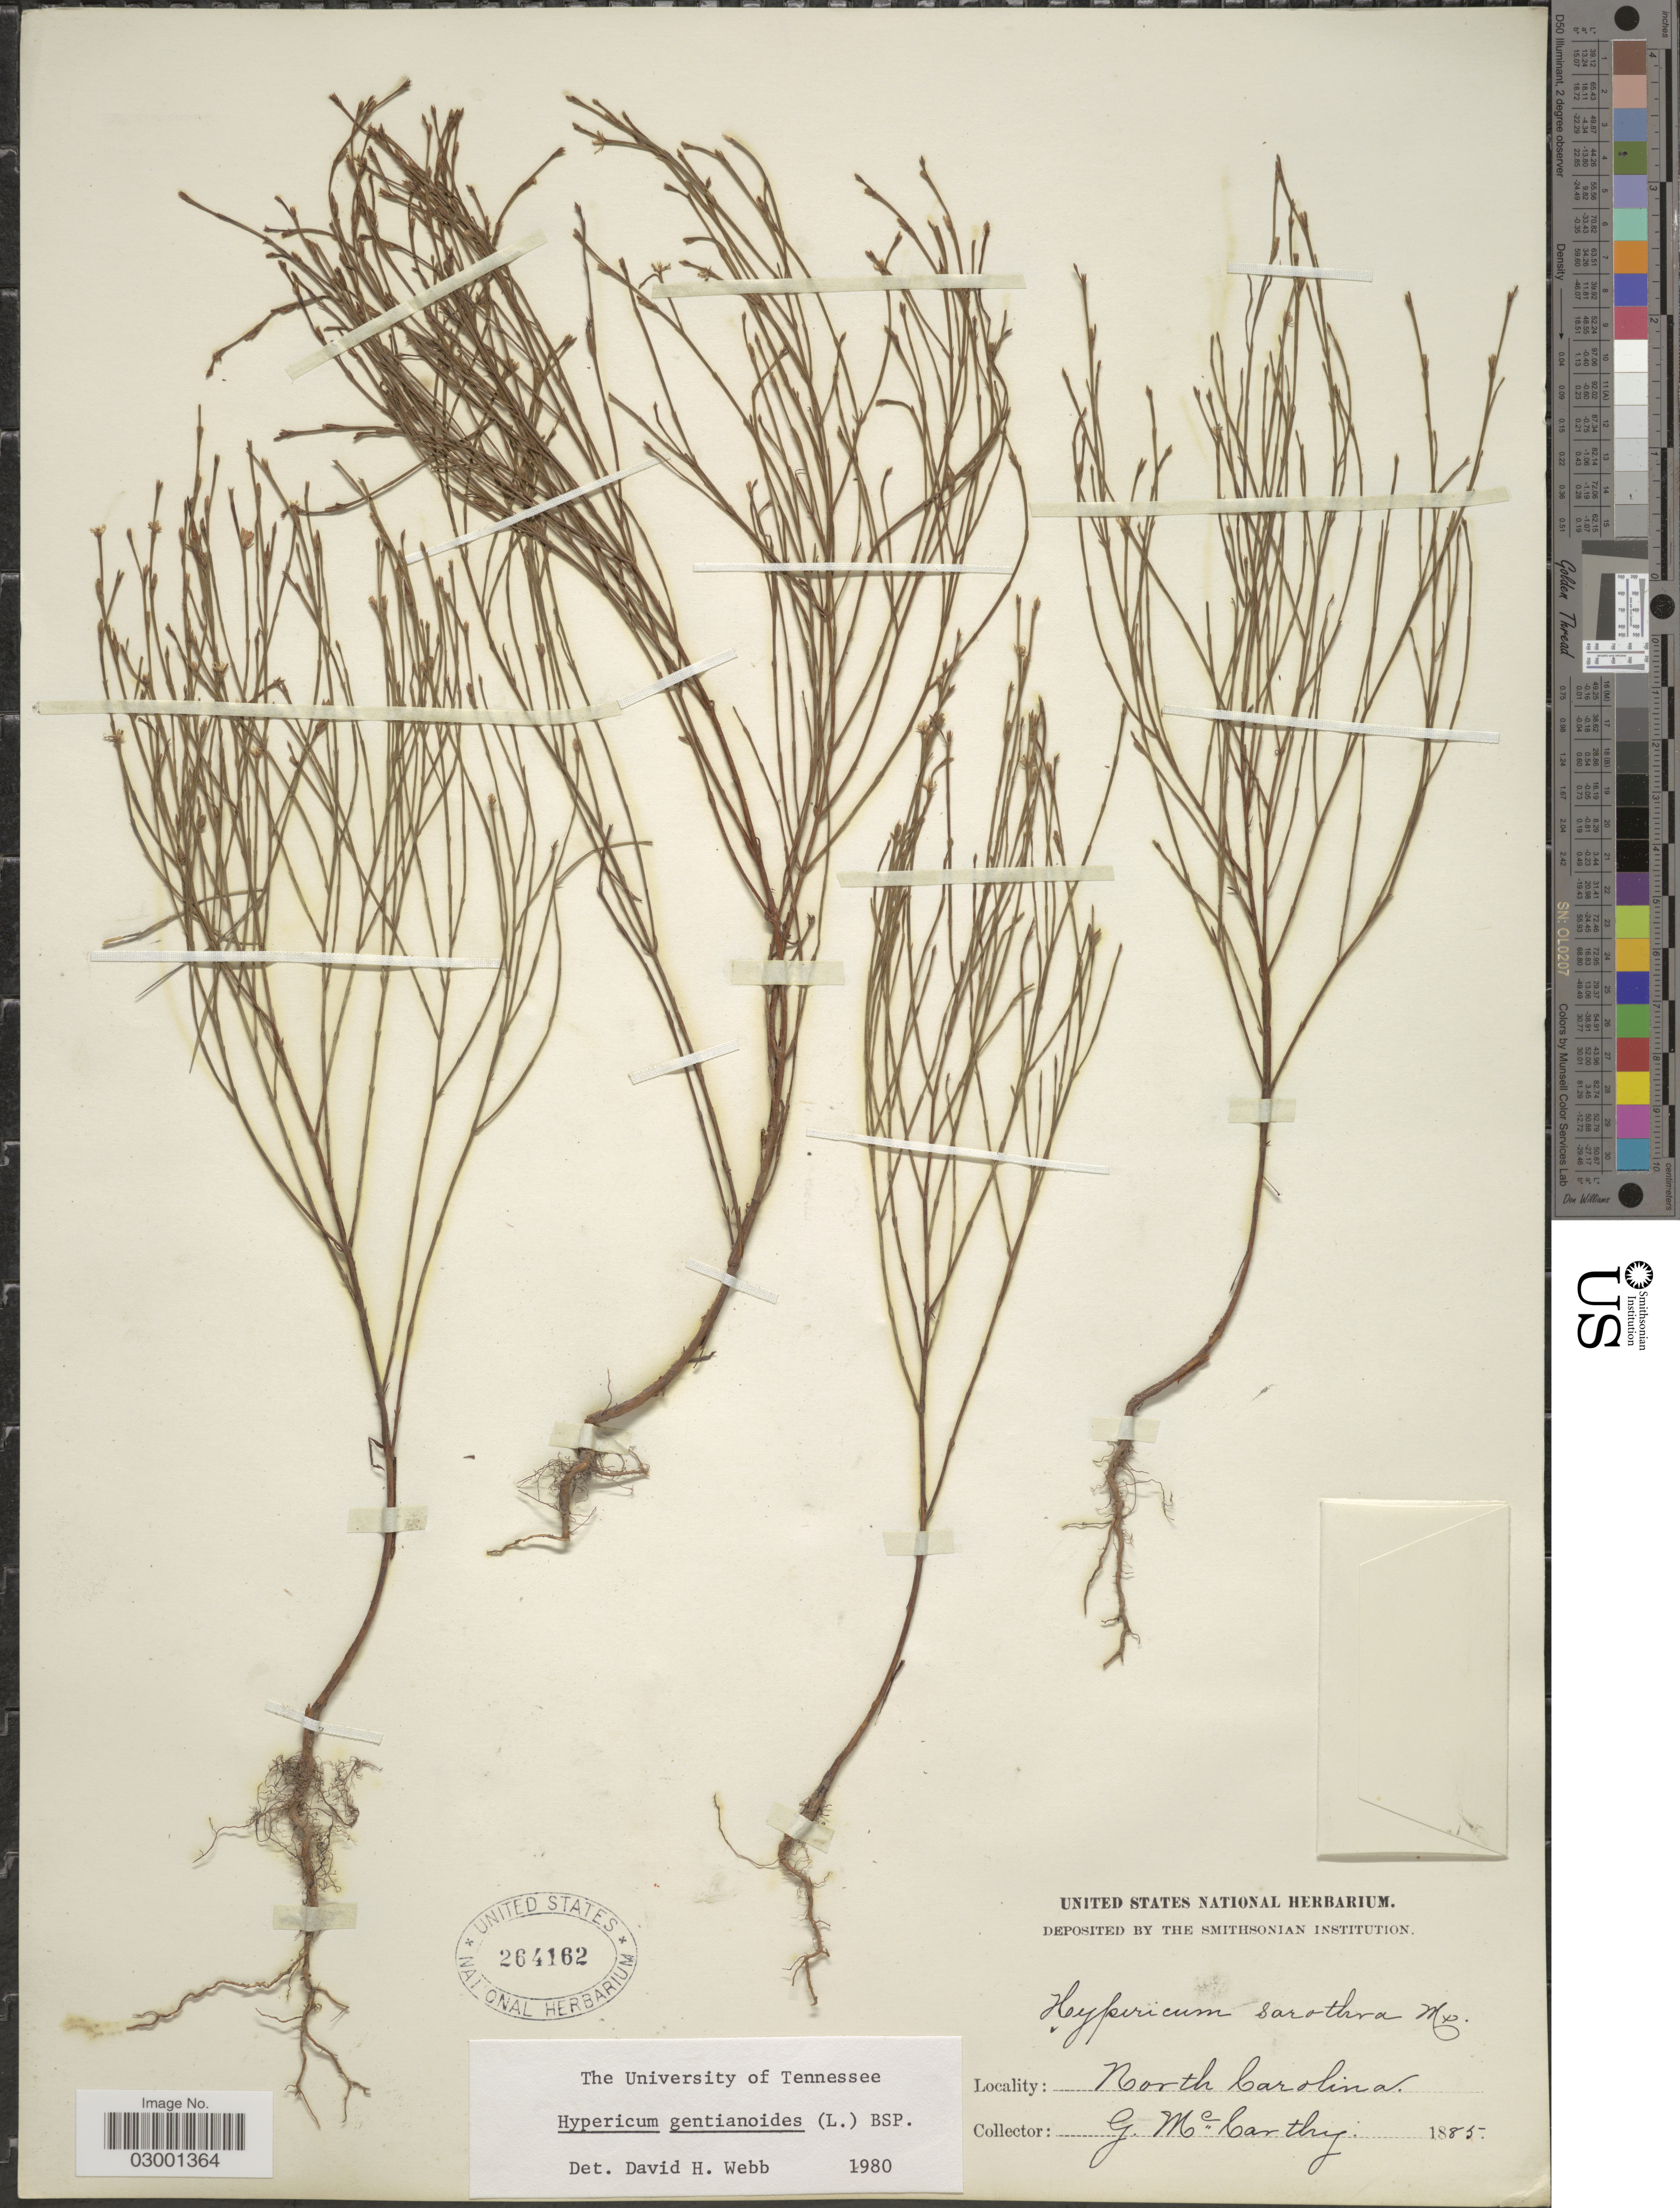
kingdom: Plantae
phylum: Tracheophyta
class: Magnoliopsida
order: Malpighiales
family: Hypericaceae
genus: Hypericum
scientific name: Hypericum gentianoides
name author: (L.) Britton, Stearns & Poggenb.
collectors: G. M. McCarthy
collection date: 1885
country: United States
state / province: North Carolina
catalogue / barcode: US 264162